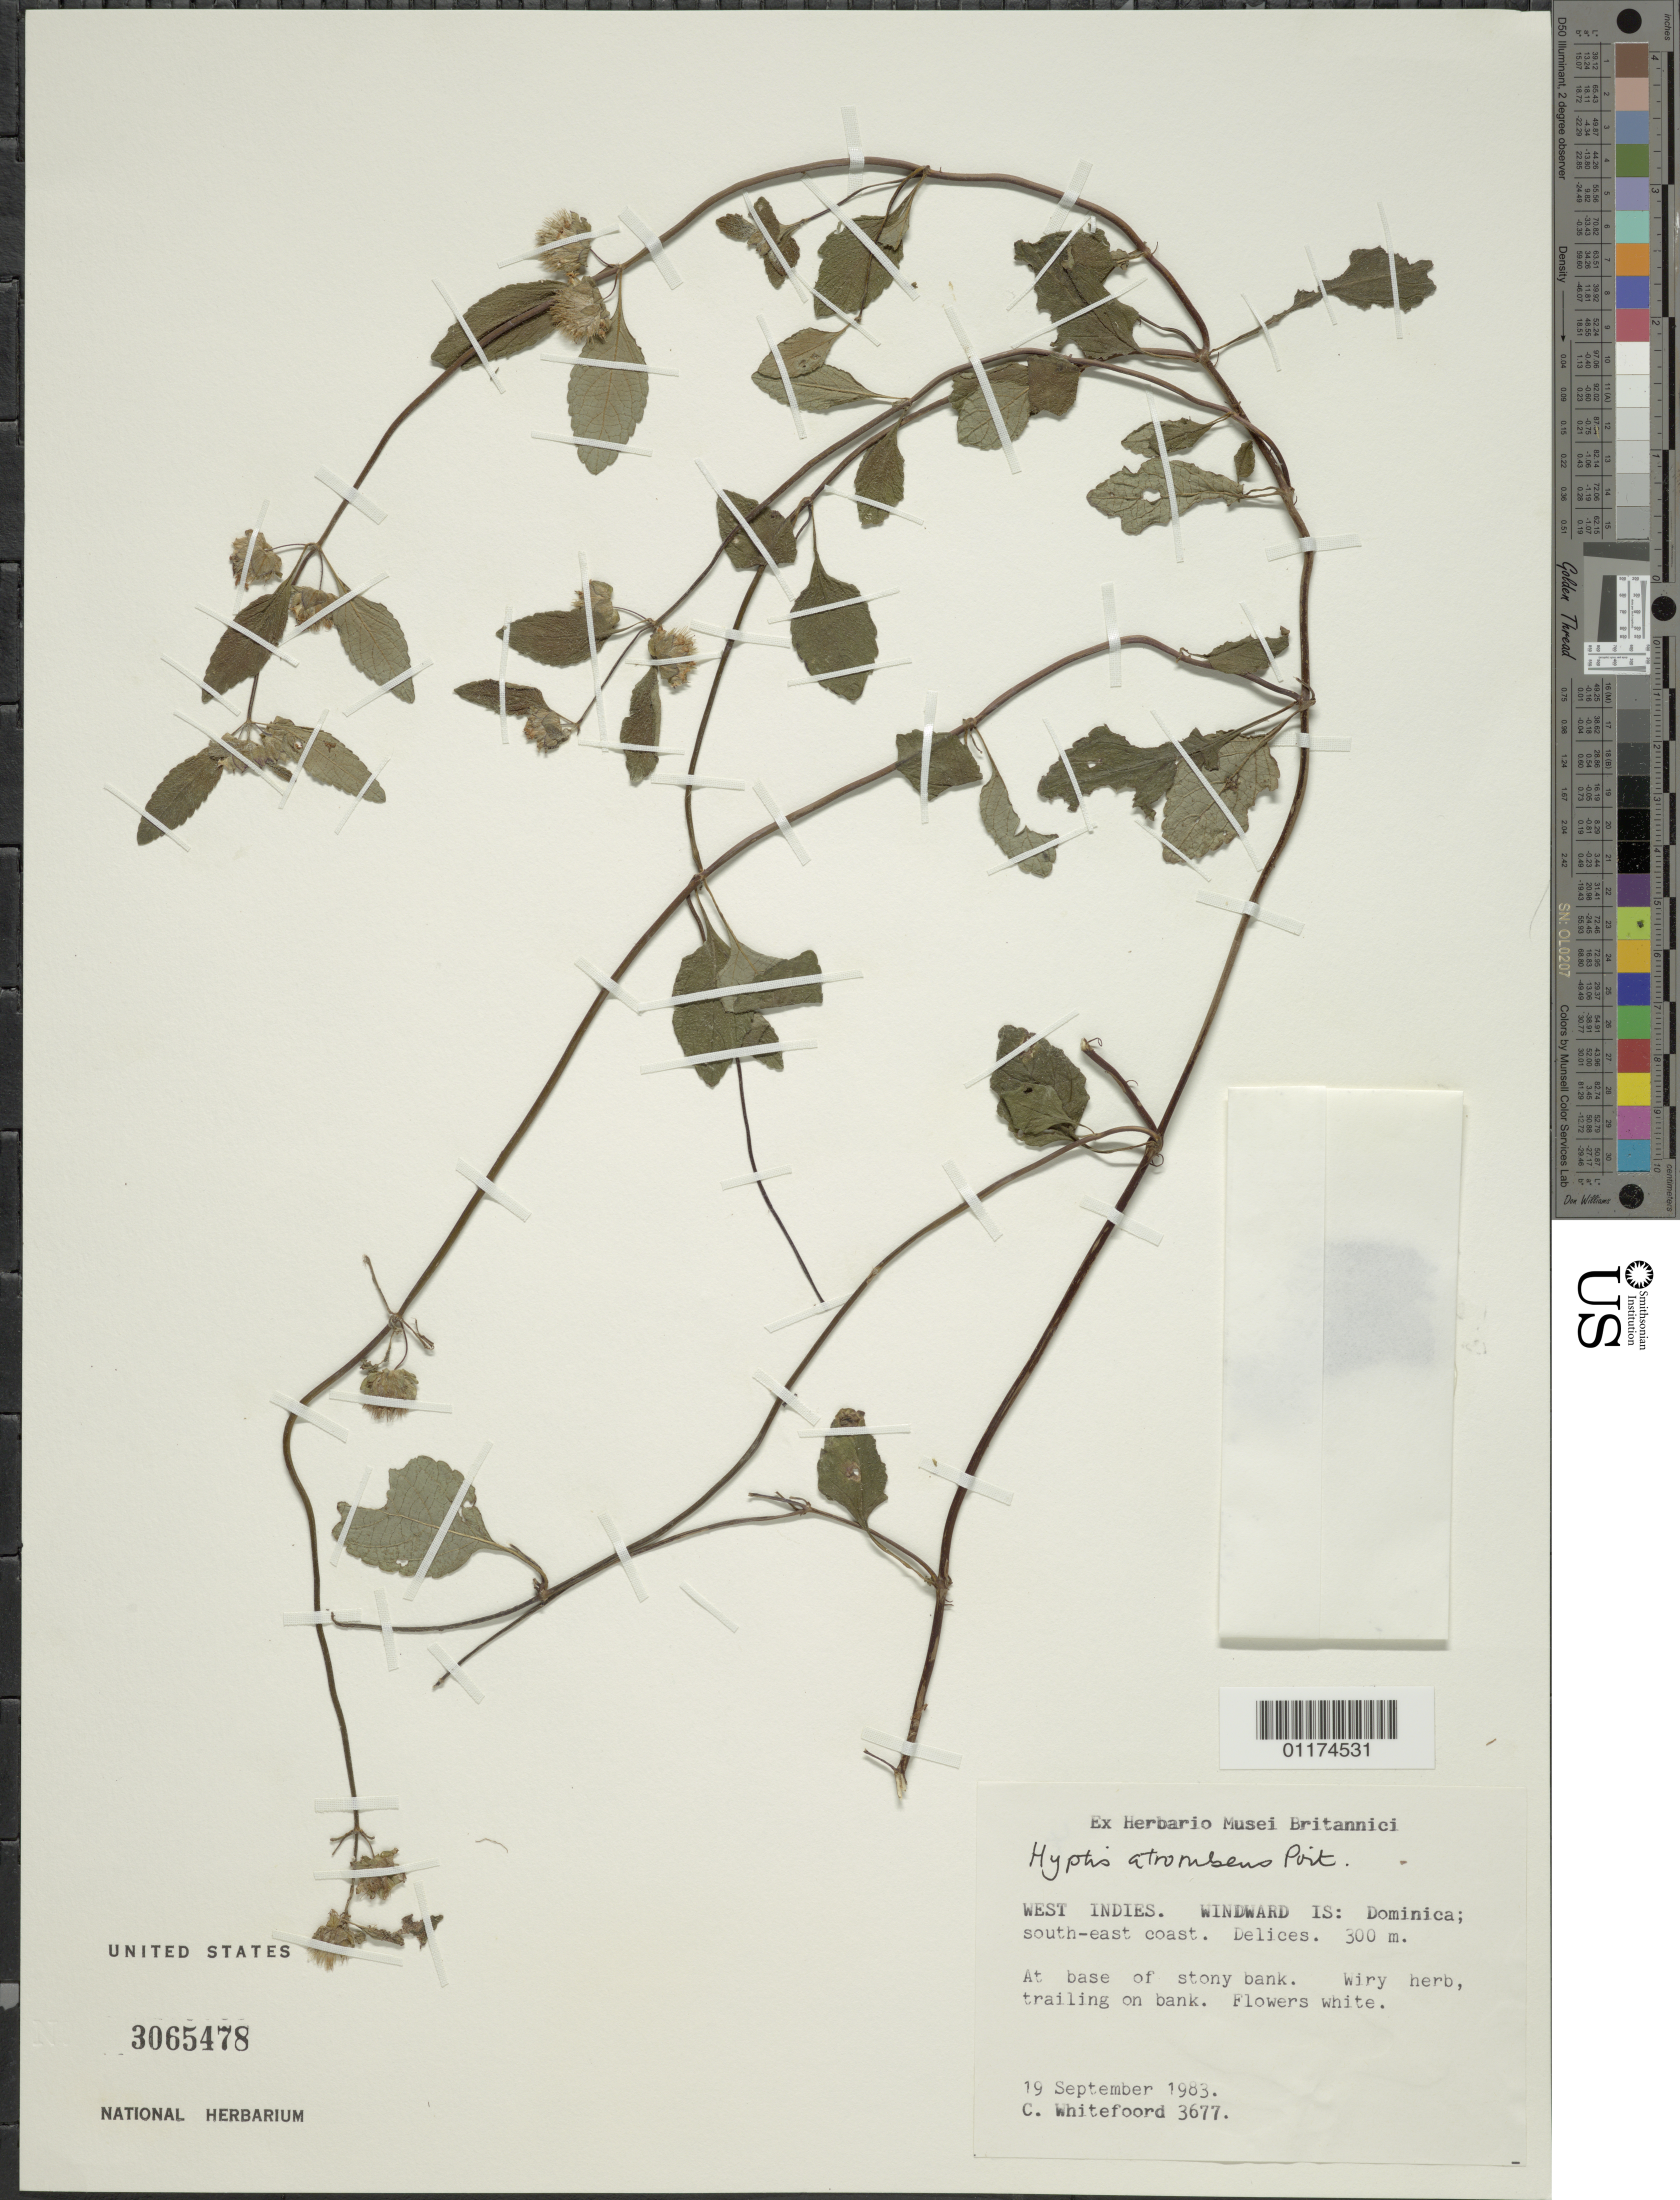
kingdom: Plantae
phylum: Tracheophyta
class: Magnoliopsida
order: Lamiales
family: Lamiaceae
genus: Hyptis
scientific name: Hyptis atrorubens var. atrorubens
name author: Poit.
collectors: C. Whitefoord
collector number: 3677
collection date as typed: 19 Sep 1983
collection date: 1983-09-19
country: Dominica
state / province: St. Patrick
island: Dominica I.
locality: south-east coast. Delices. 300m.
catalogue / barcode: US 3065478